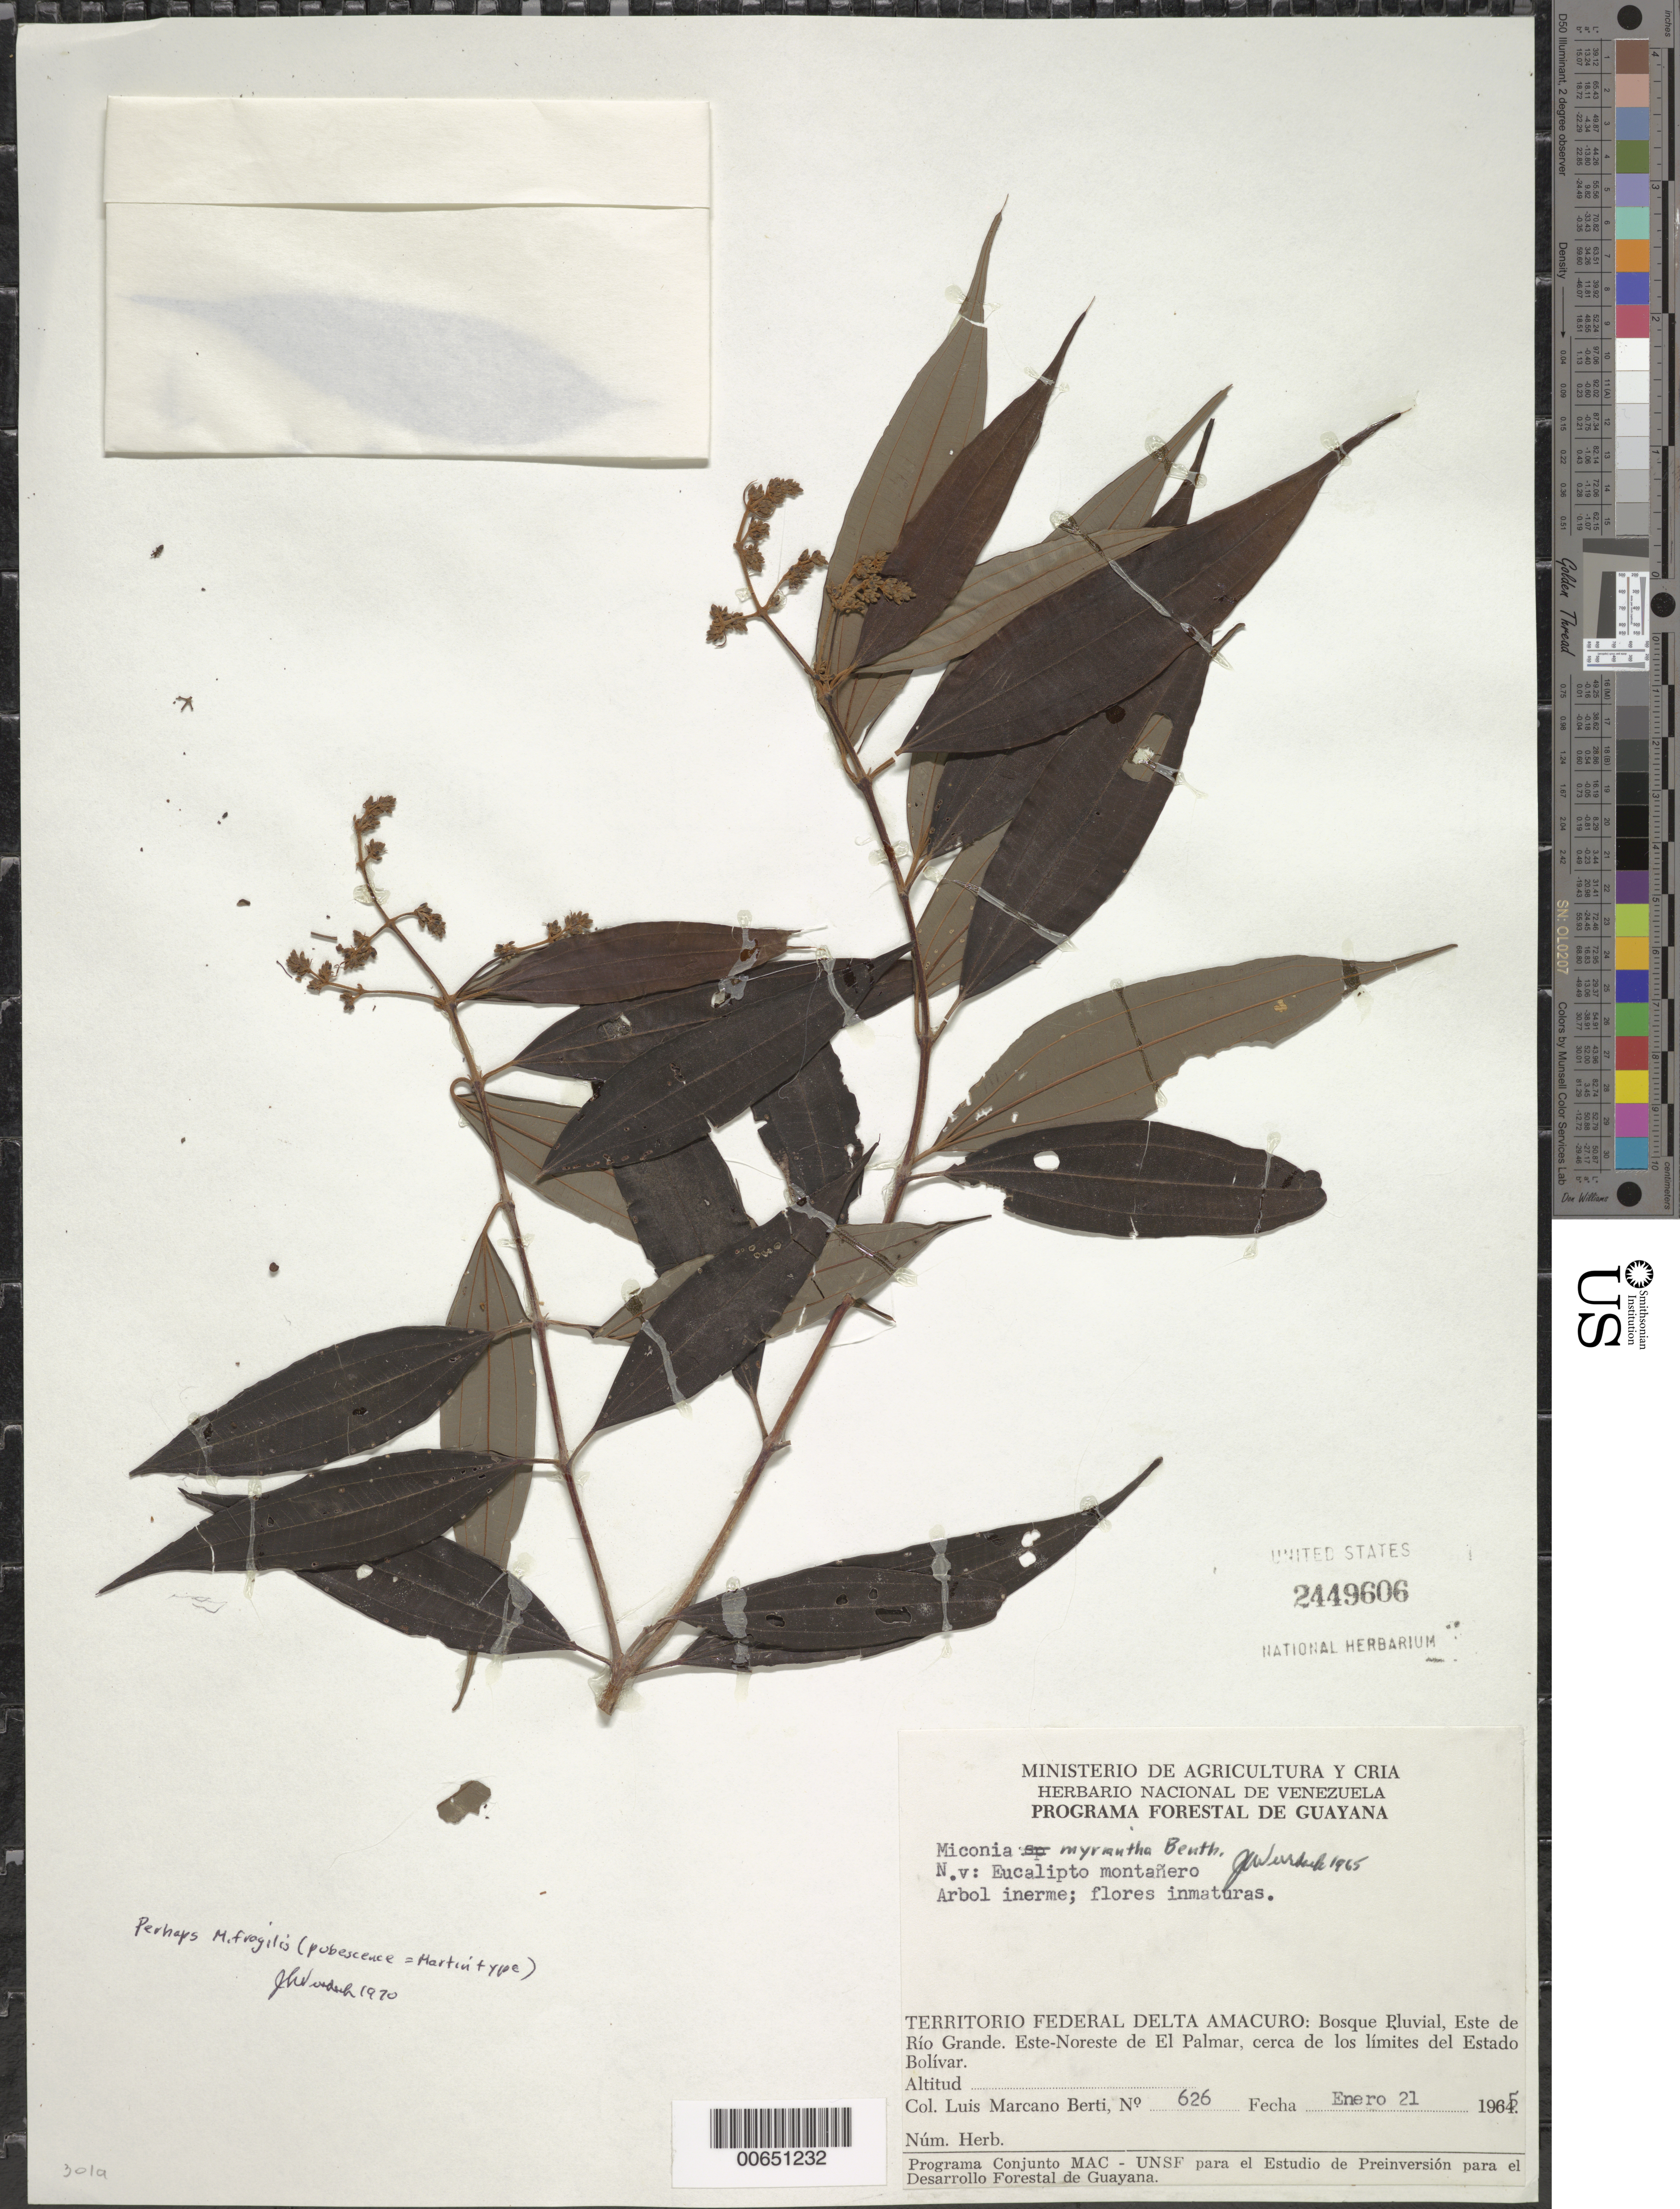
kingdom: Plantae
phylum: Tracheophyta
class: Magnoliopsida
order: Myrtales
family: Melastomataceae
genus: Miconia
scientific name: Miconia fragilis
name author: Naudin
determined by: Wurdack, John J., (US), US (UNITED STATES)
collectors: L. Marcano-Berti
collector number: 626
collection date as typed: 21-Jan-65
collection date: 1965-01-21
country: Venezuela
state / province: Delta Amacuro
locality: Este de Río Grande, ENE de El Palmar, cerca de los limites del Estado Bolívar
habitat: Bosque pluvial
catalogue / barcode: US 2449606